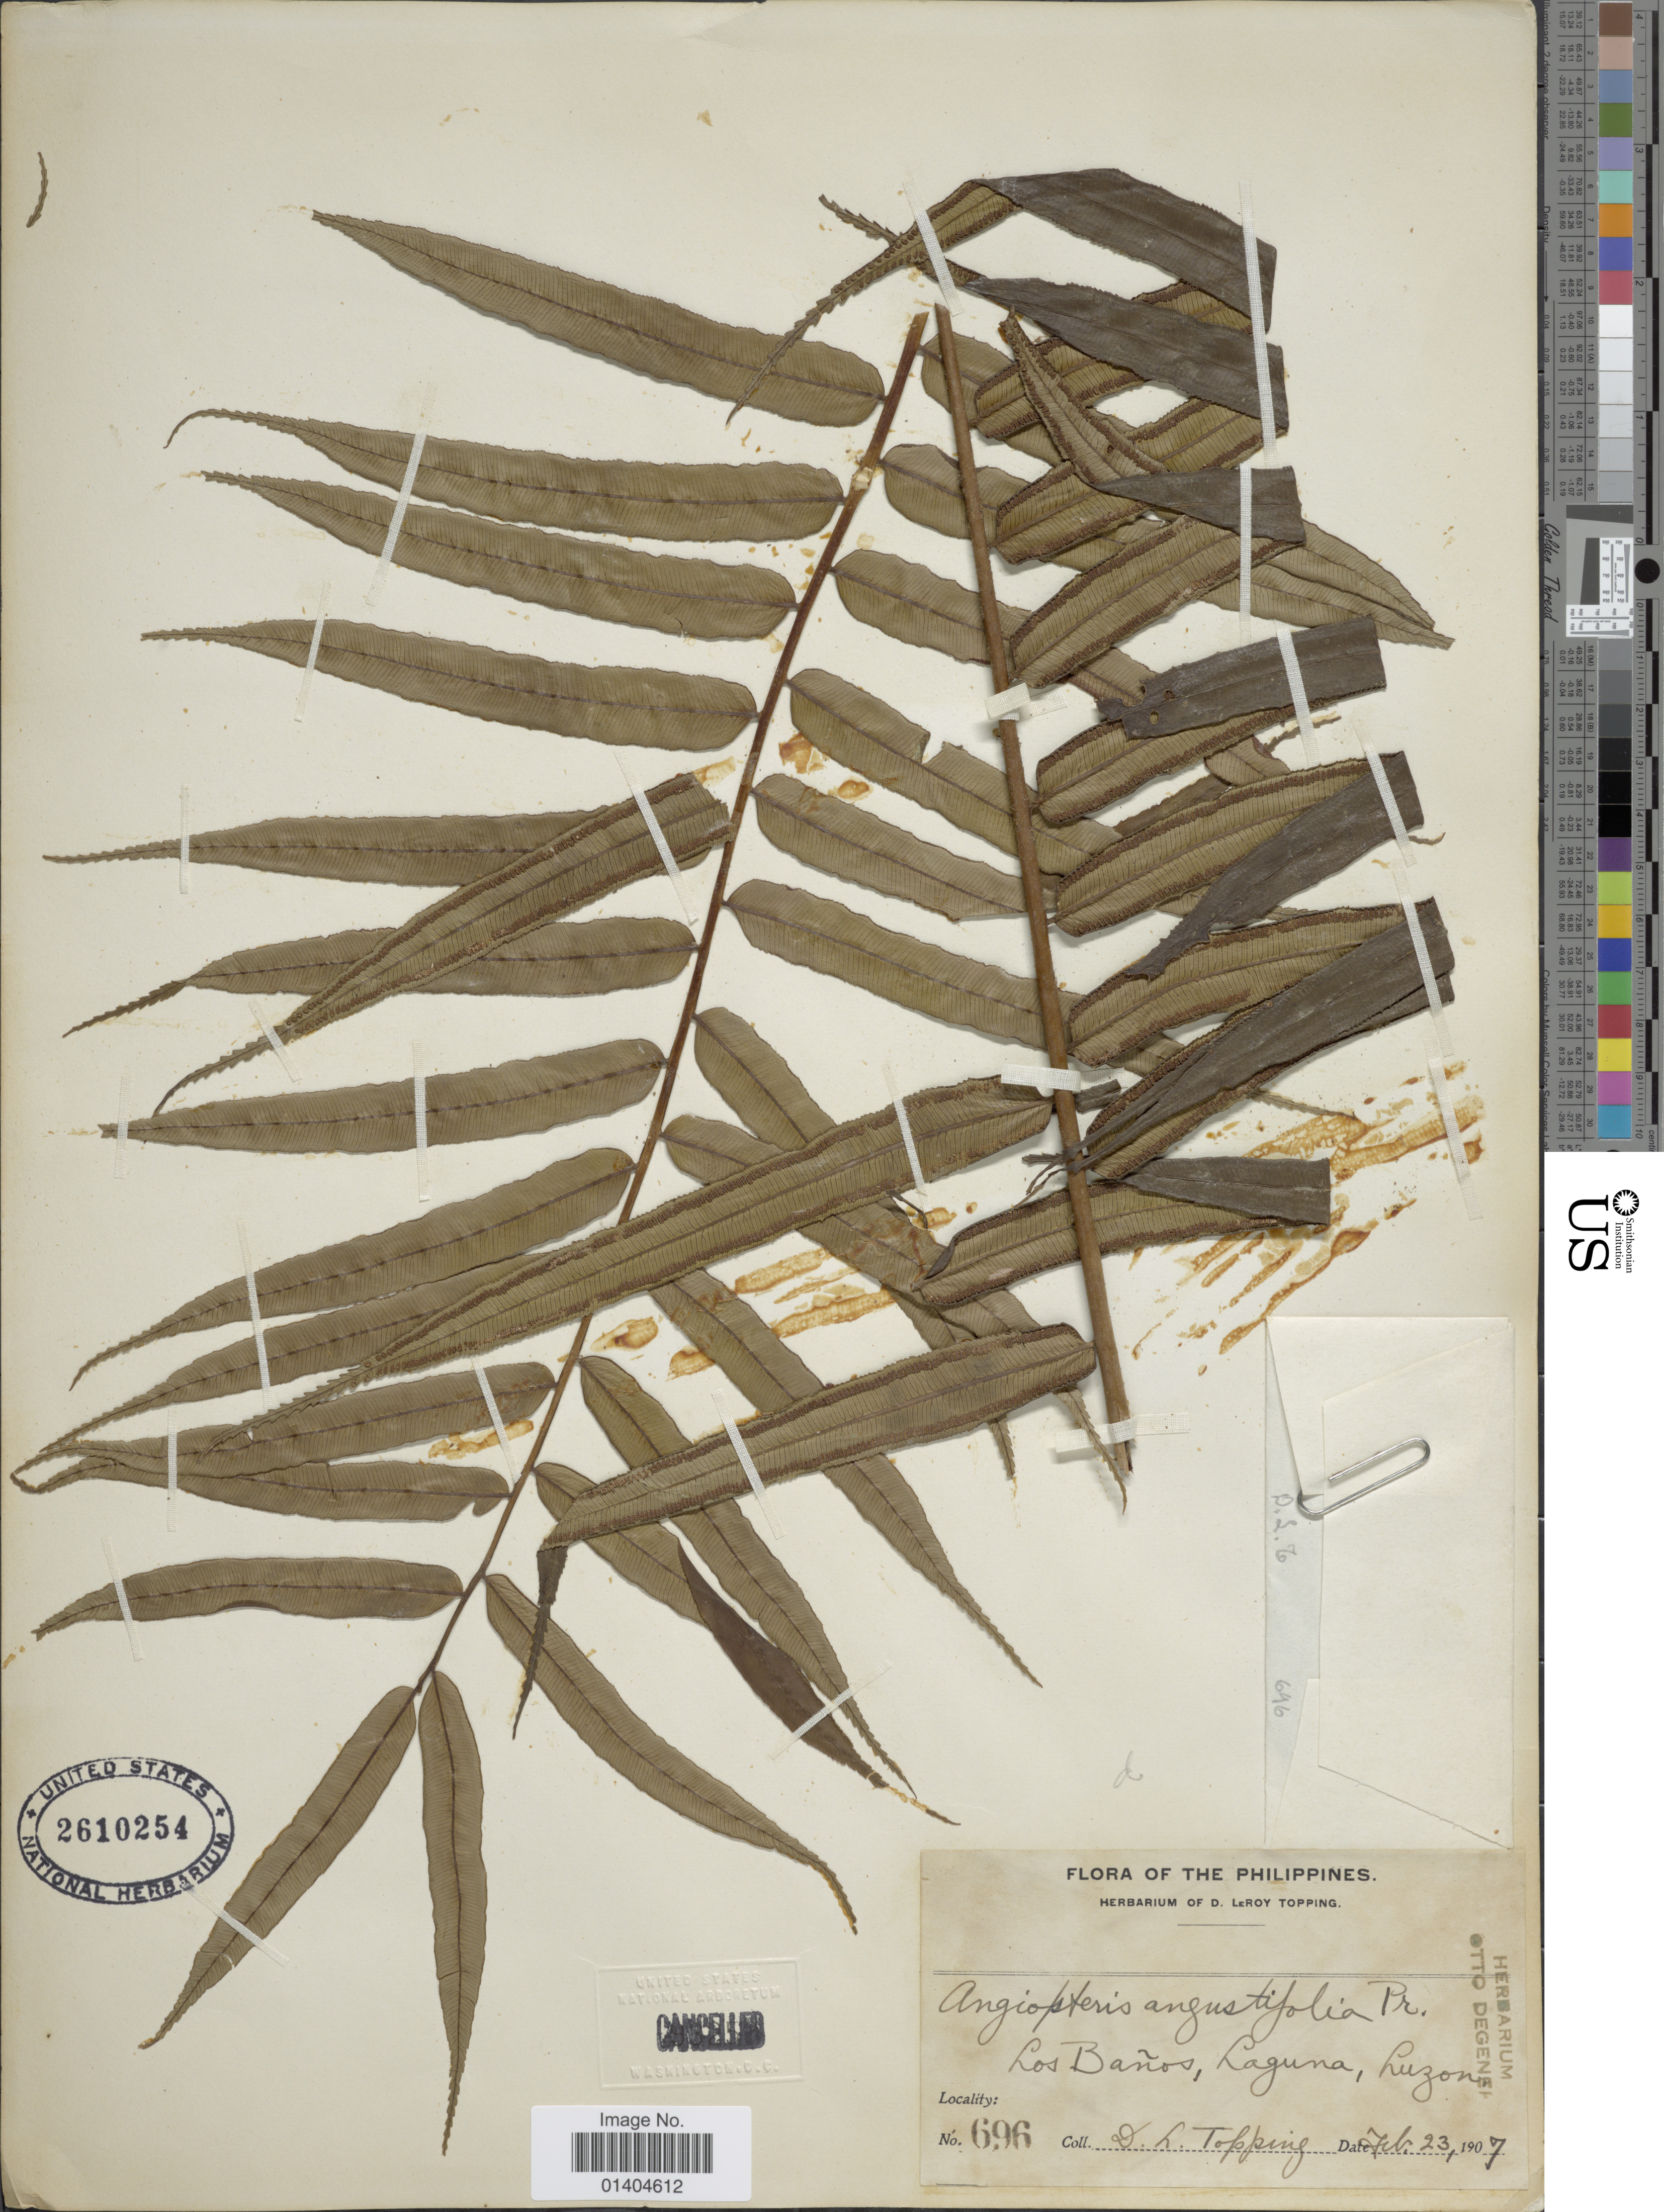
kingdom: Plantae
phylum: Tracheophyta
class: Polypodiopsida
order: Marattiales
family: Marattiaceae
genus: Angiopteris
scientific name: Angiopteris angustifolia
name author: C. Presl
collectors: D. L. Topping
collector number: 696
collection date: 1907-02-23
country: Philippines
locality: Los Banos, Laguna, Luzon.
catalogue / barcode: US 2610254